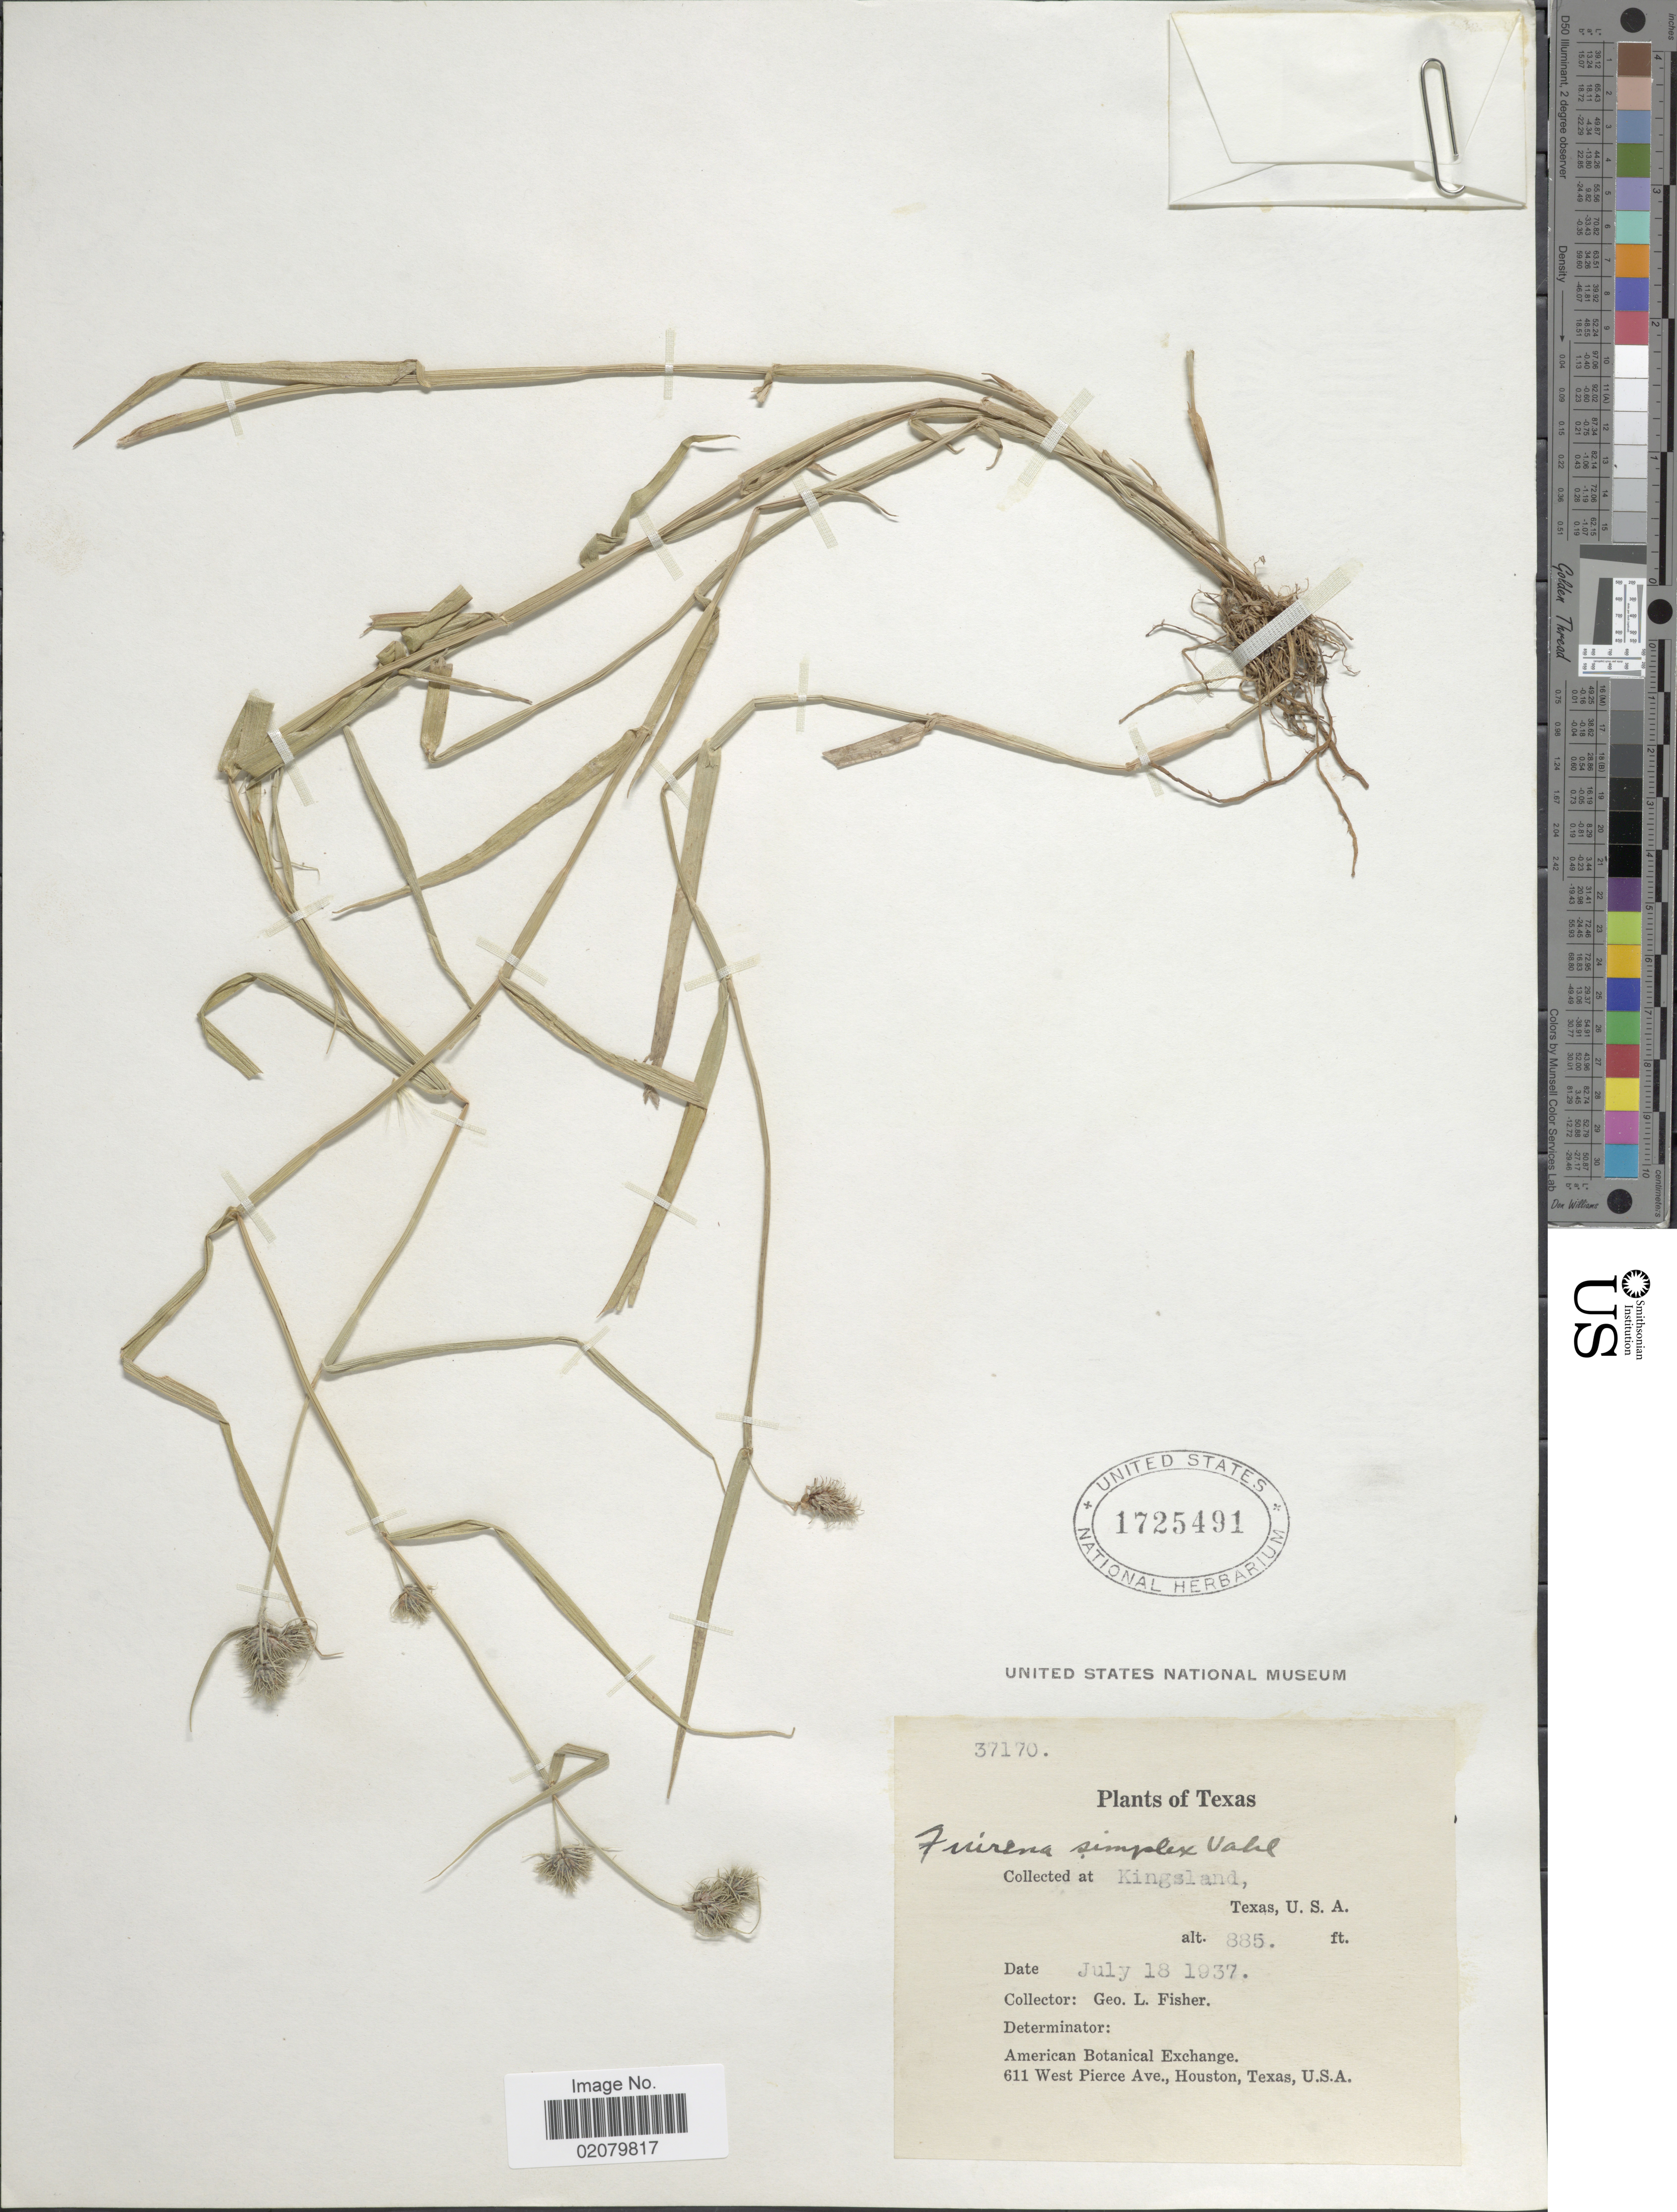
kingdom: Plantae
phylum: Tracheophyta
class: Liliopsida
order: Poales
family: Cyperaceae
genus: Fuirena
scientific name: Fuirena simplex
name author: Vahl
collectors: G. L. Fisher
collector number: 37170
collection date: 1937-07-18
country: United States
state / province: Texas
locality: Kingsland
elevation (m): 270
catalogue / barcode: US 1725491